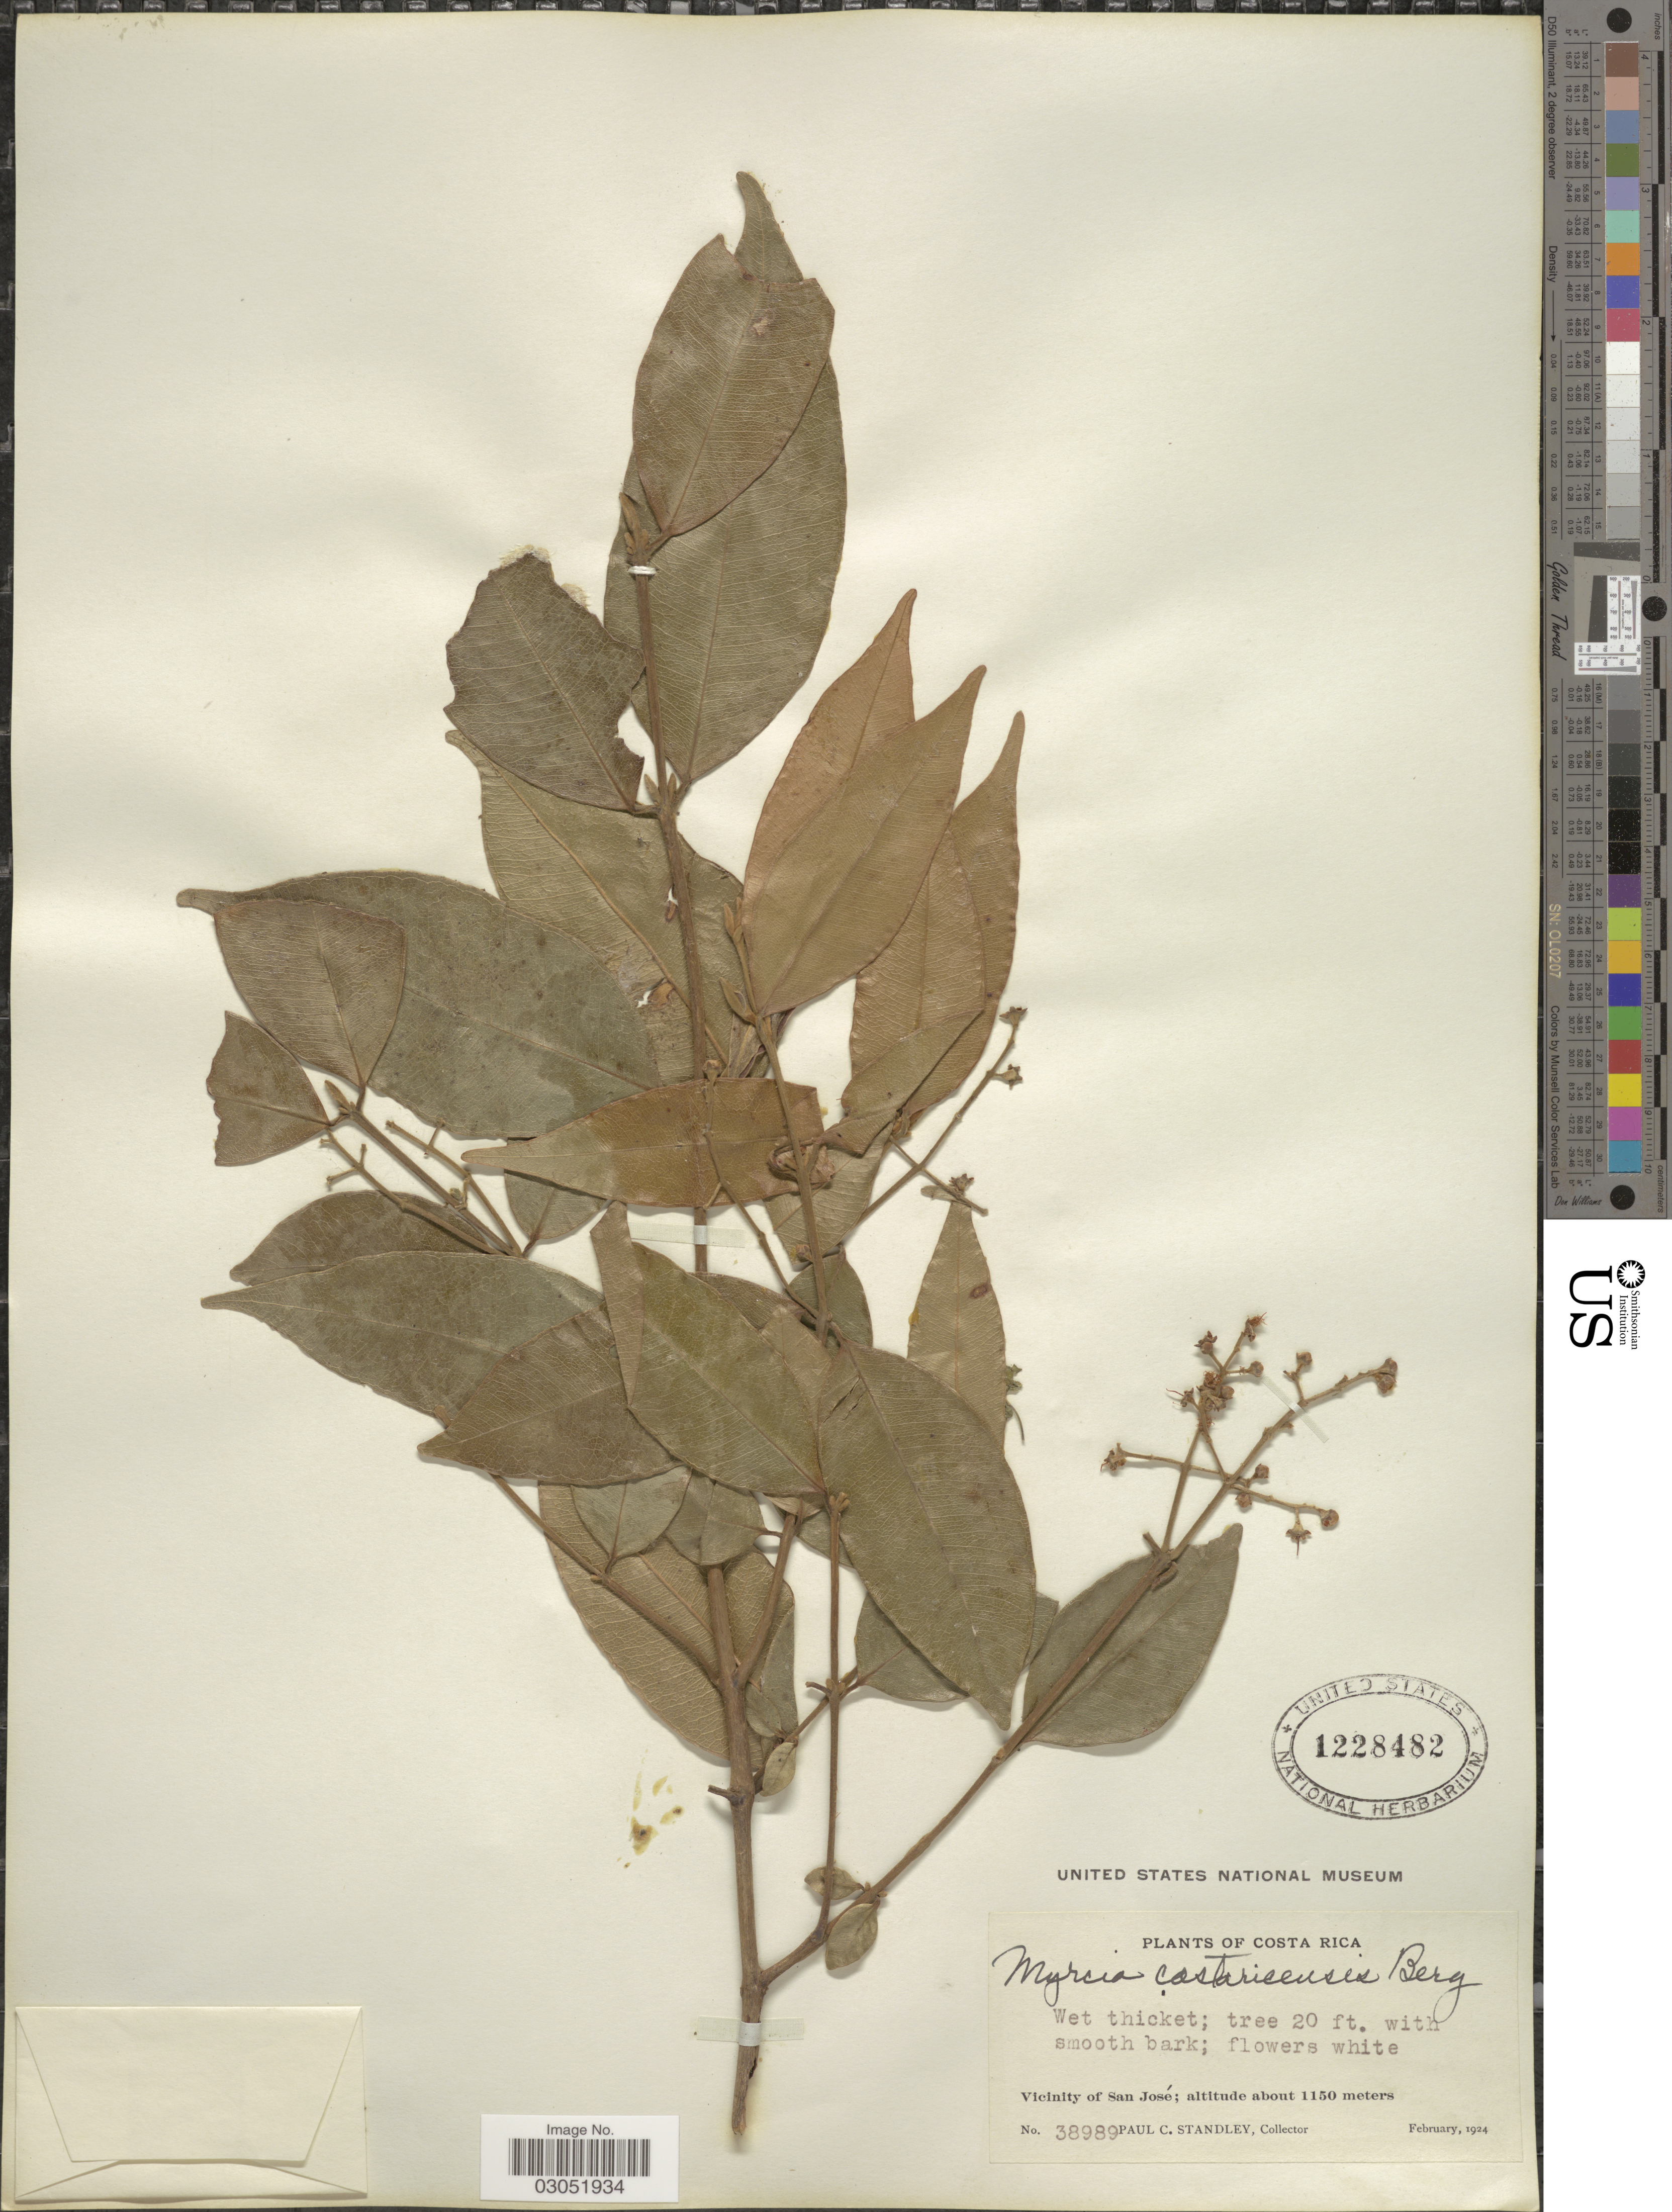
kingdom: Plantae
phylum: Tracheophyta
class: Magnoliopsida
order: Myrtales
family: Myrtaceae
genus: Myrcia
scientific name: Myrcia splendens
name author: (Sw.) DC.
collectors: P. C. Standley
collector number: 38989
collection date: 1924-02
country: Costa Rica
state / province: San José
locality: Vicinity of San José.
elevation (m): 1150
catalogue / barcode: US 1228482